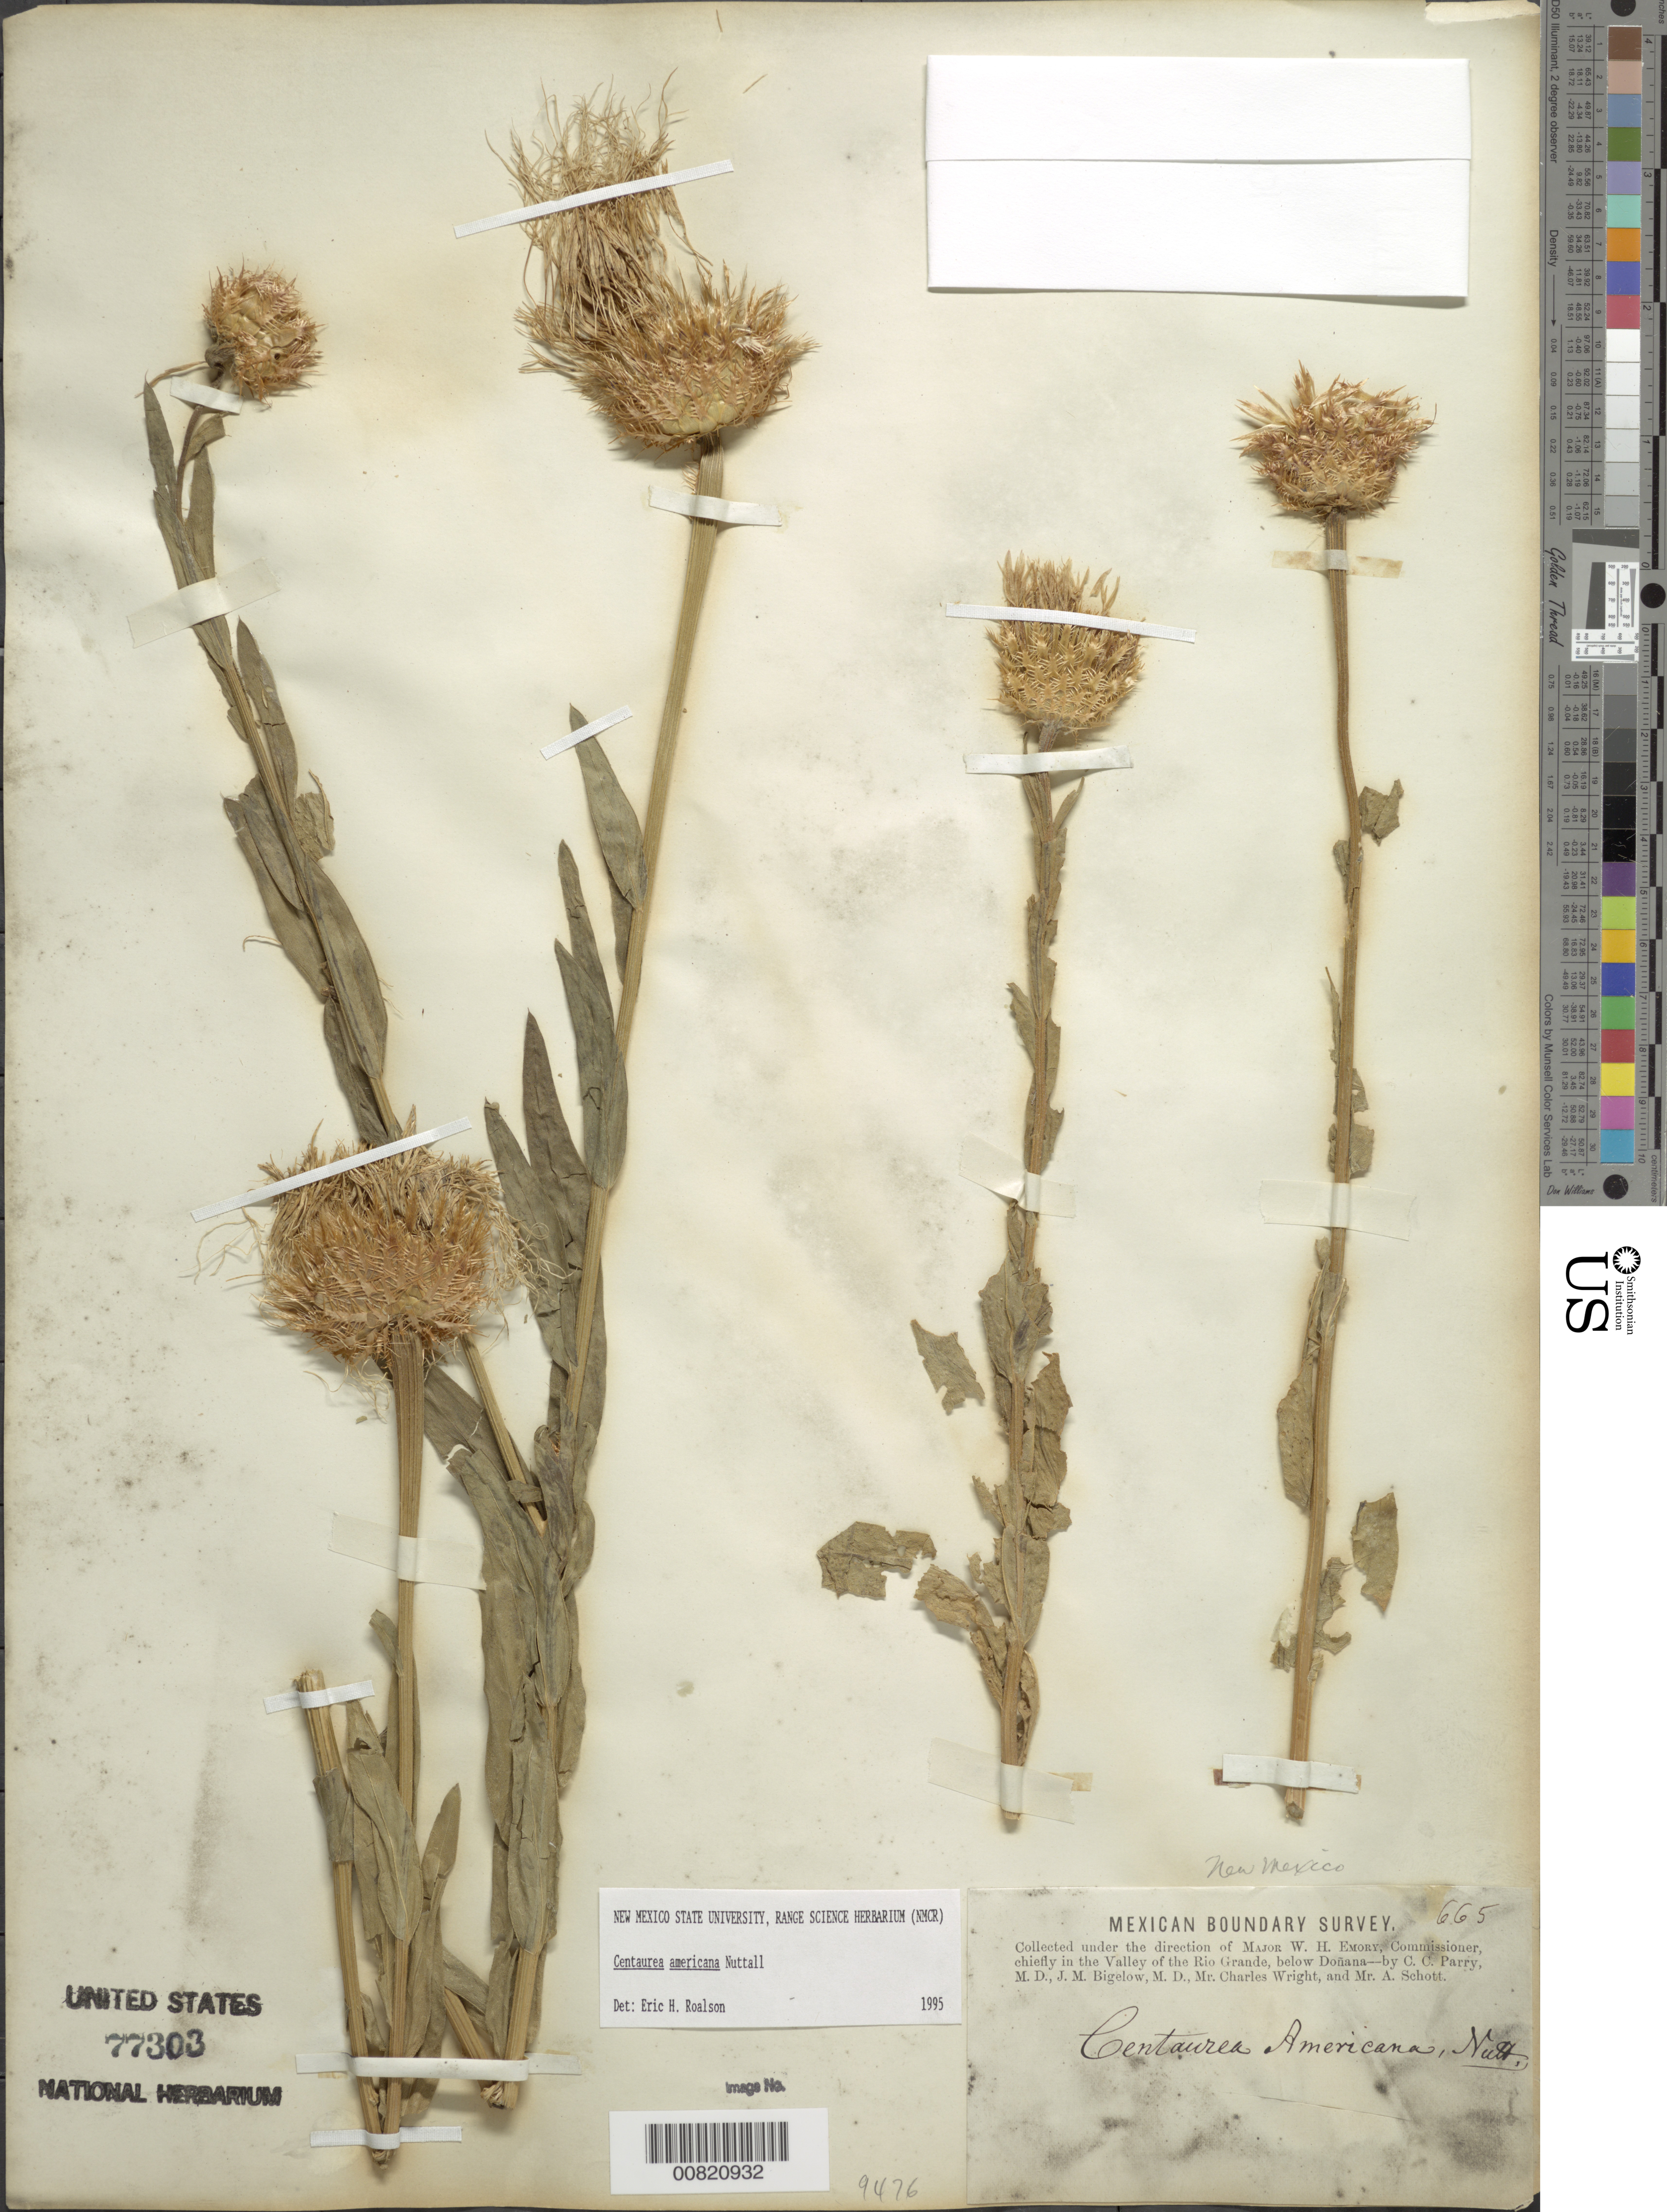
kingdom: Plantae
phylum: Tracheophyta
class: Magnoliopsida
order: Asterales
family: Asteraceae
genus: Plectocephalus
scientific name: Plectocephalus americanus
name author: (Nutt.) D. Don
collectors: C. C. Parry, J. M. Bigelow, C. Wright & A. Schott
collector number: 665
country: United States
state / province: New Mexico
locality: Valley of the Rio Grande, below Donana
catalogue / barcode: US 77303